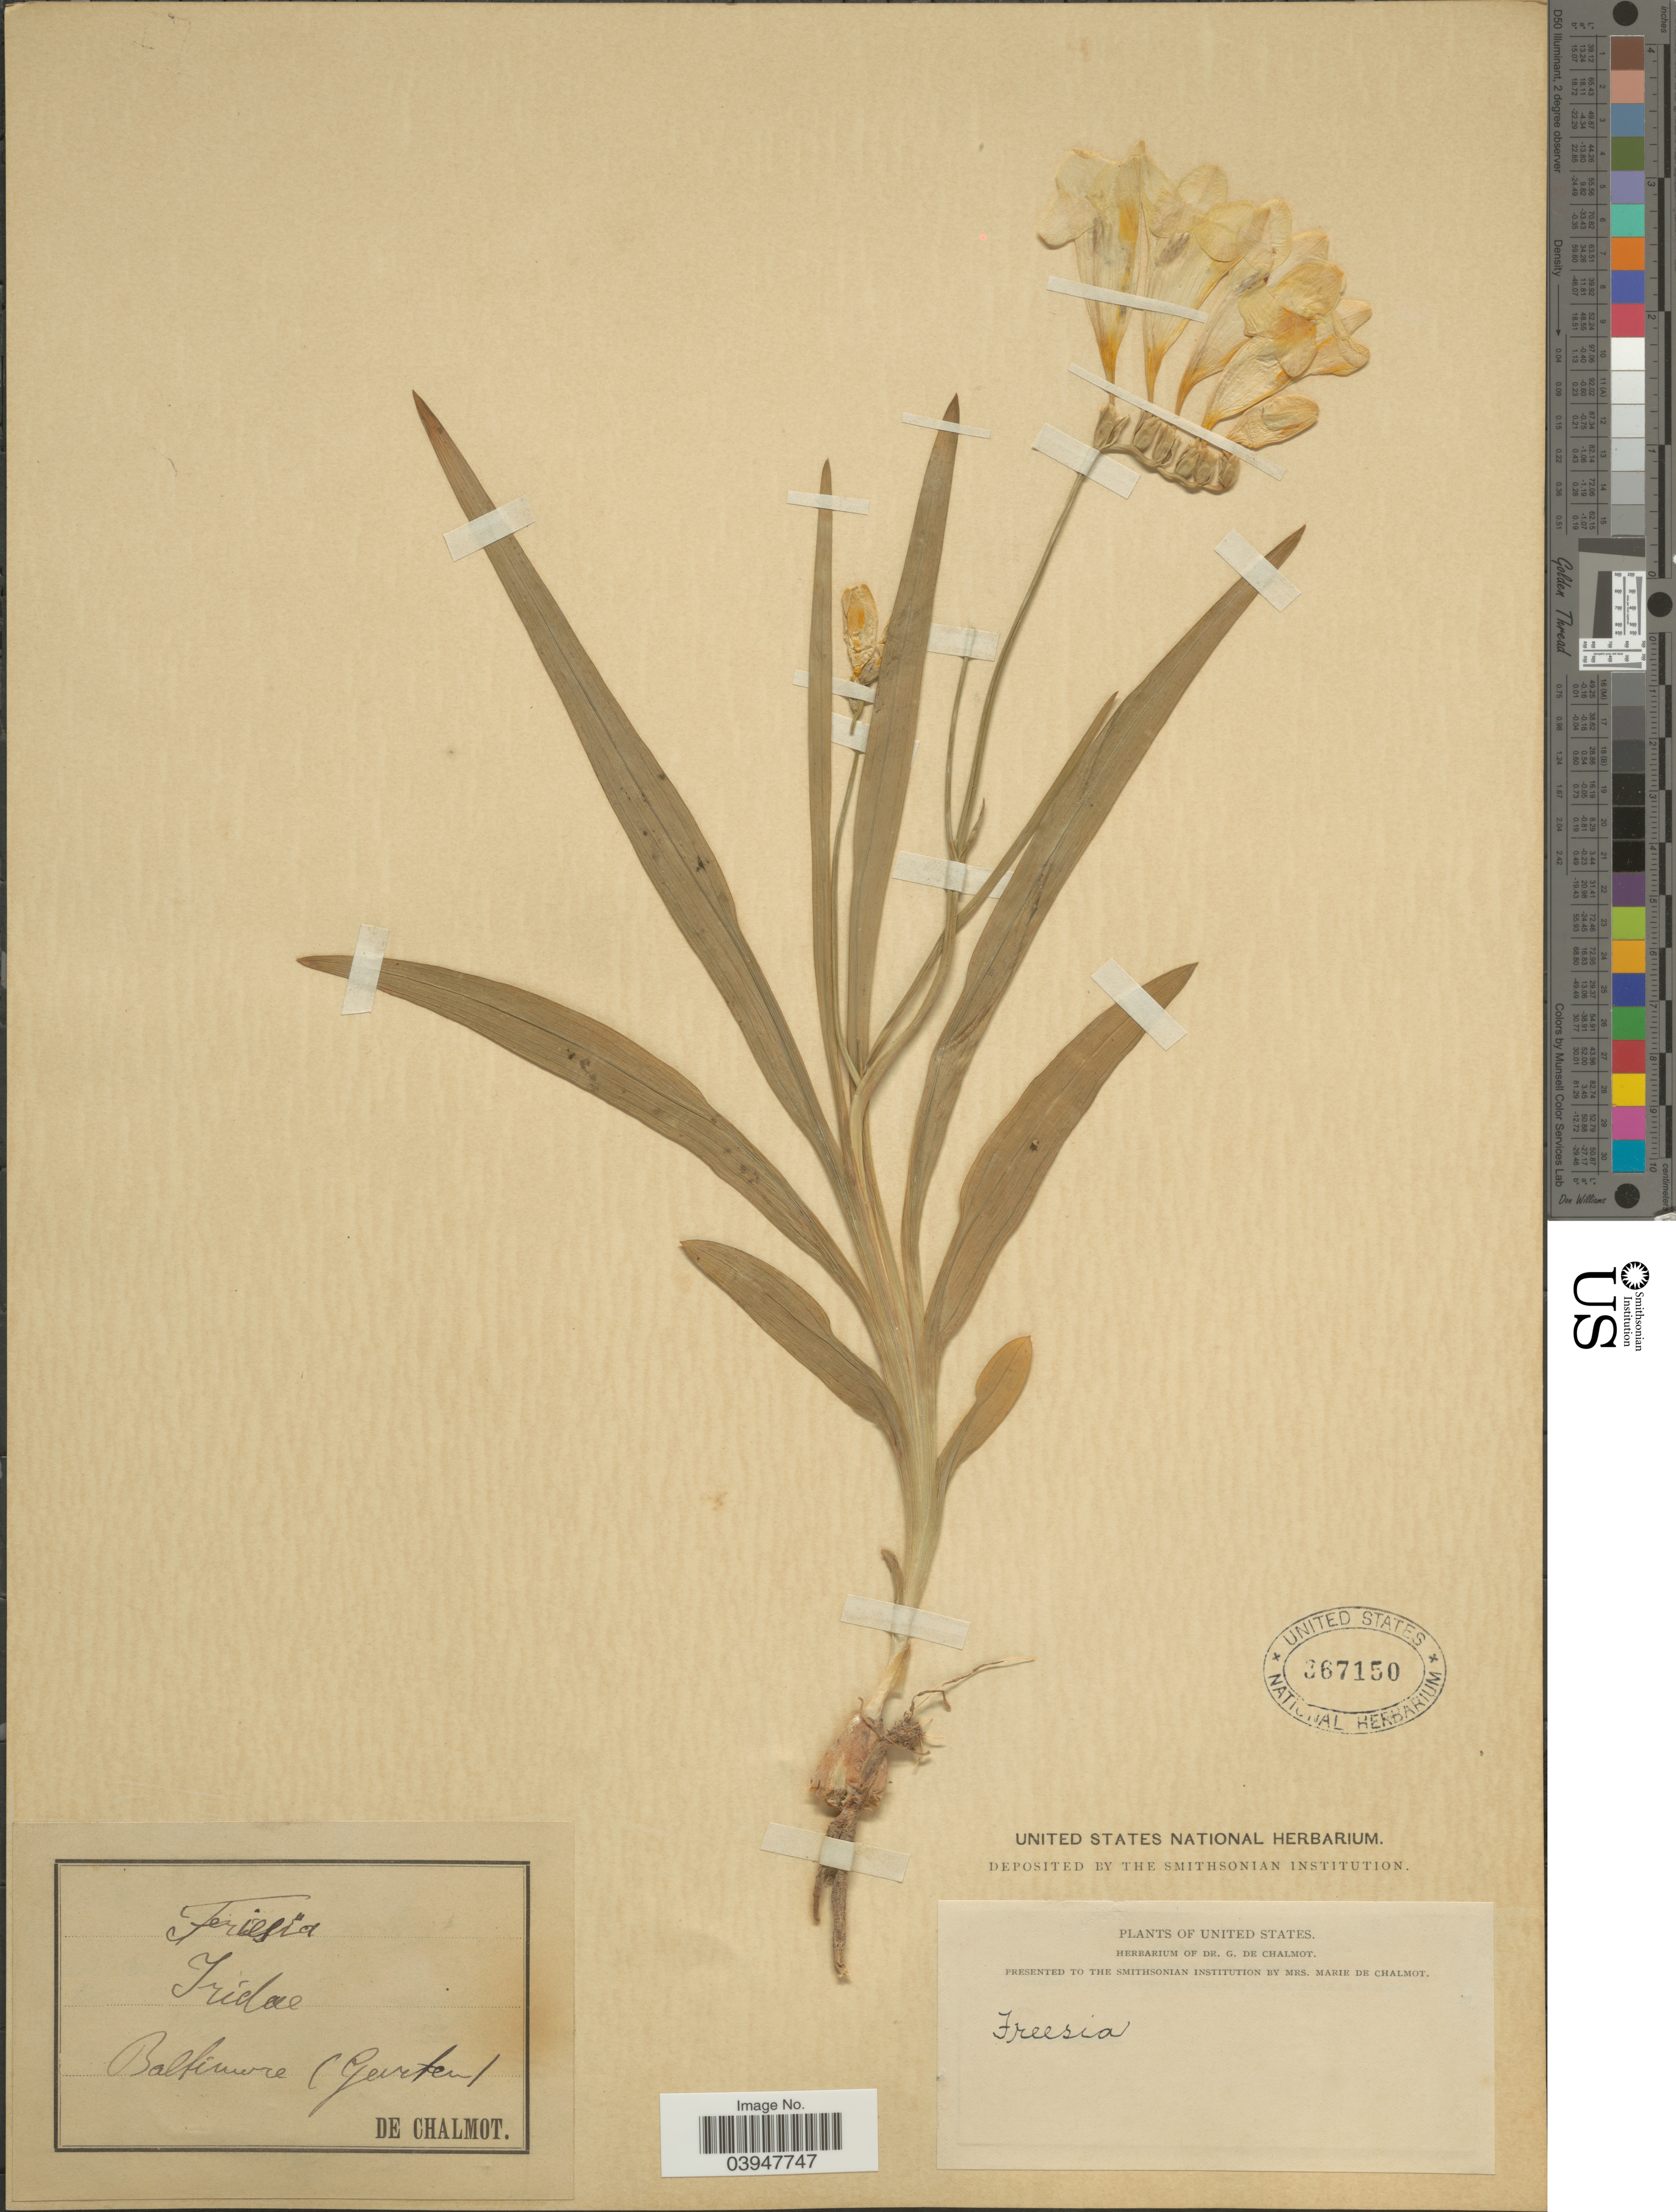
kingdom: Plantae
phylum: Tracheophyta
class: Liliopsida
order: Asparagales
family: Iridaceae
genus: Freesia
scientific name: Freesia refracta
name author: (Jacq.) Klatt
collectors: G. de Chalmot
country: United States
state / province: Maryland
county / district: Baltimore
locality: Baltimore (Garten).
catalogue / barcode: US 367150